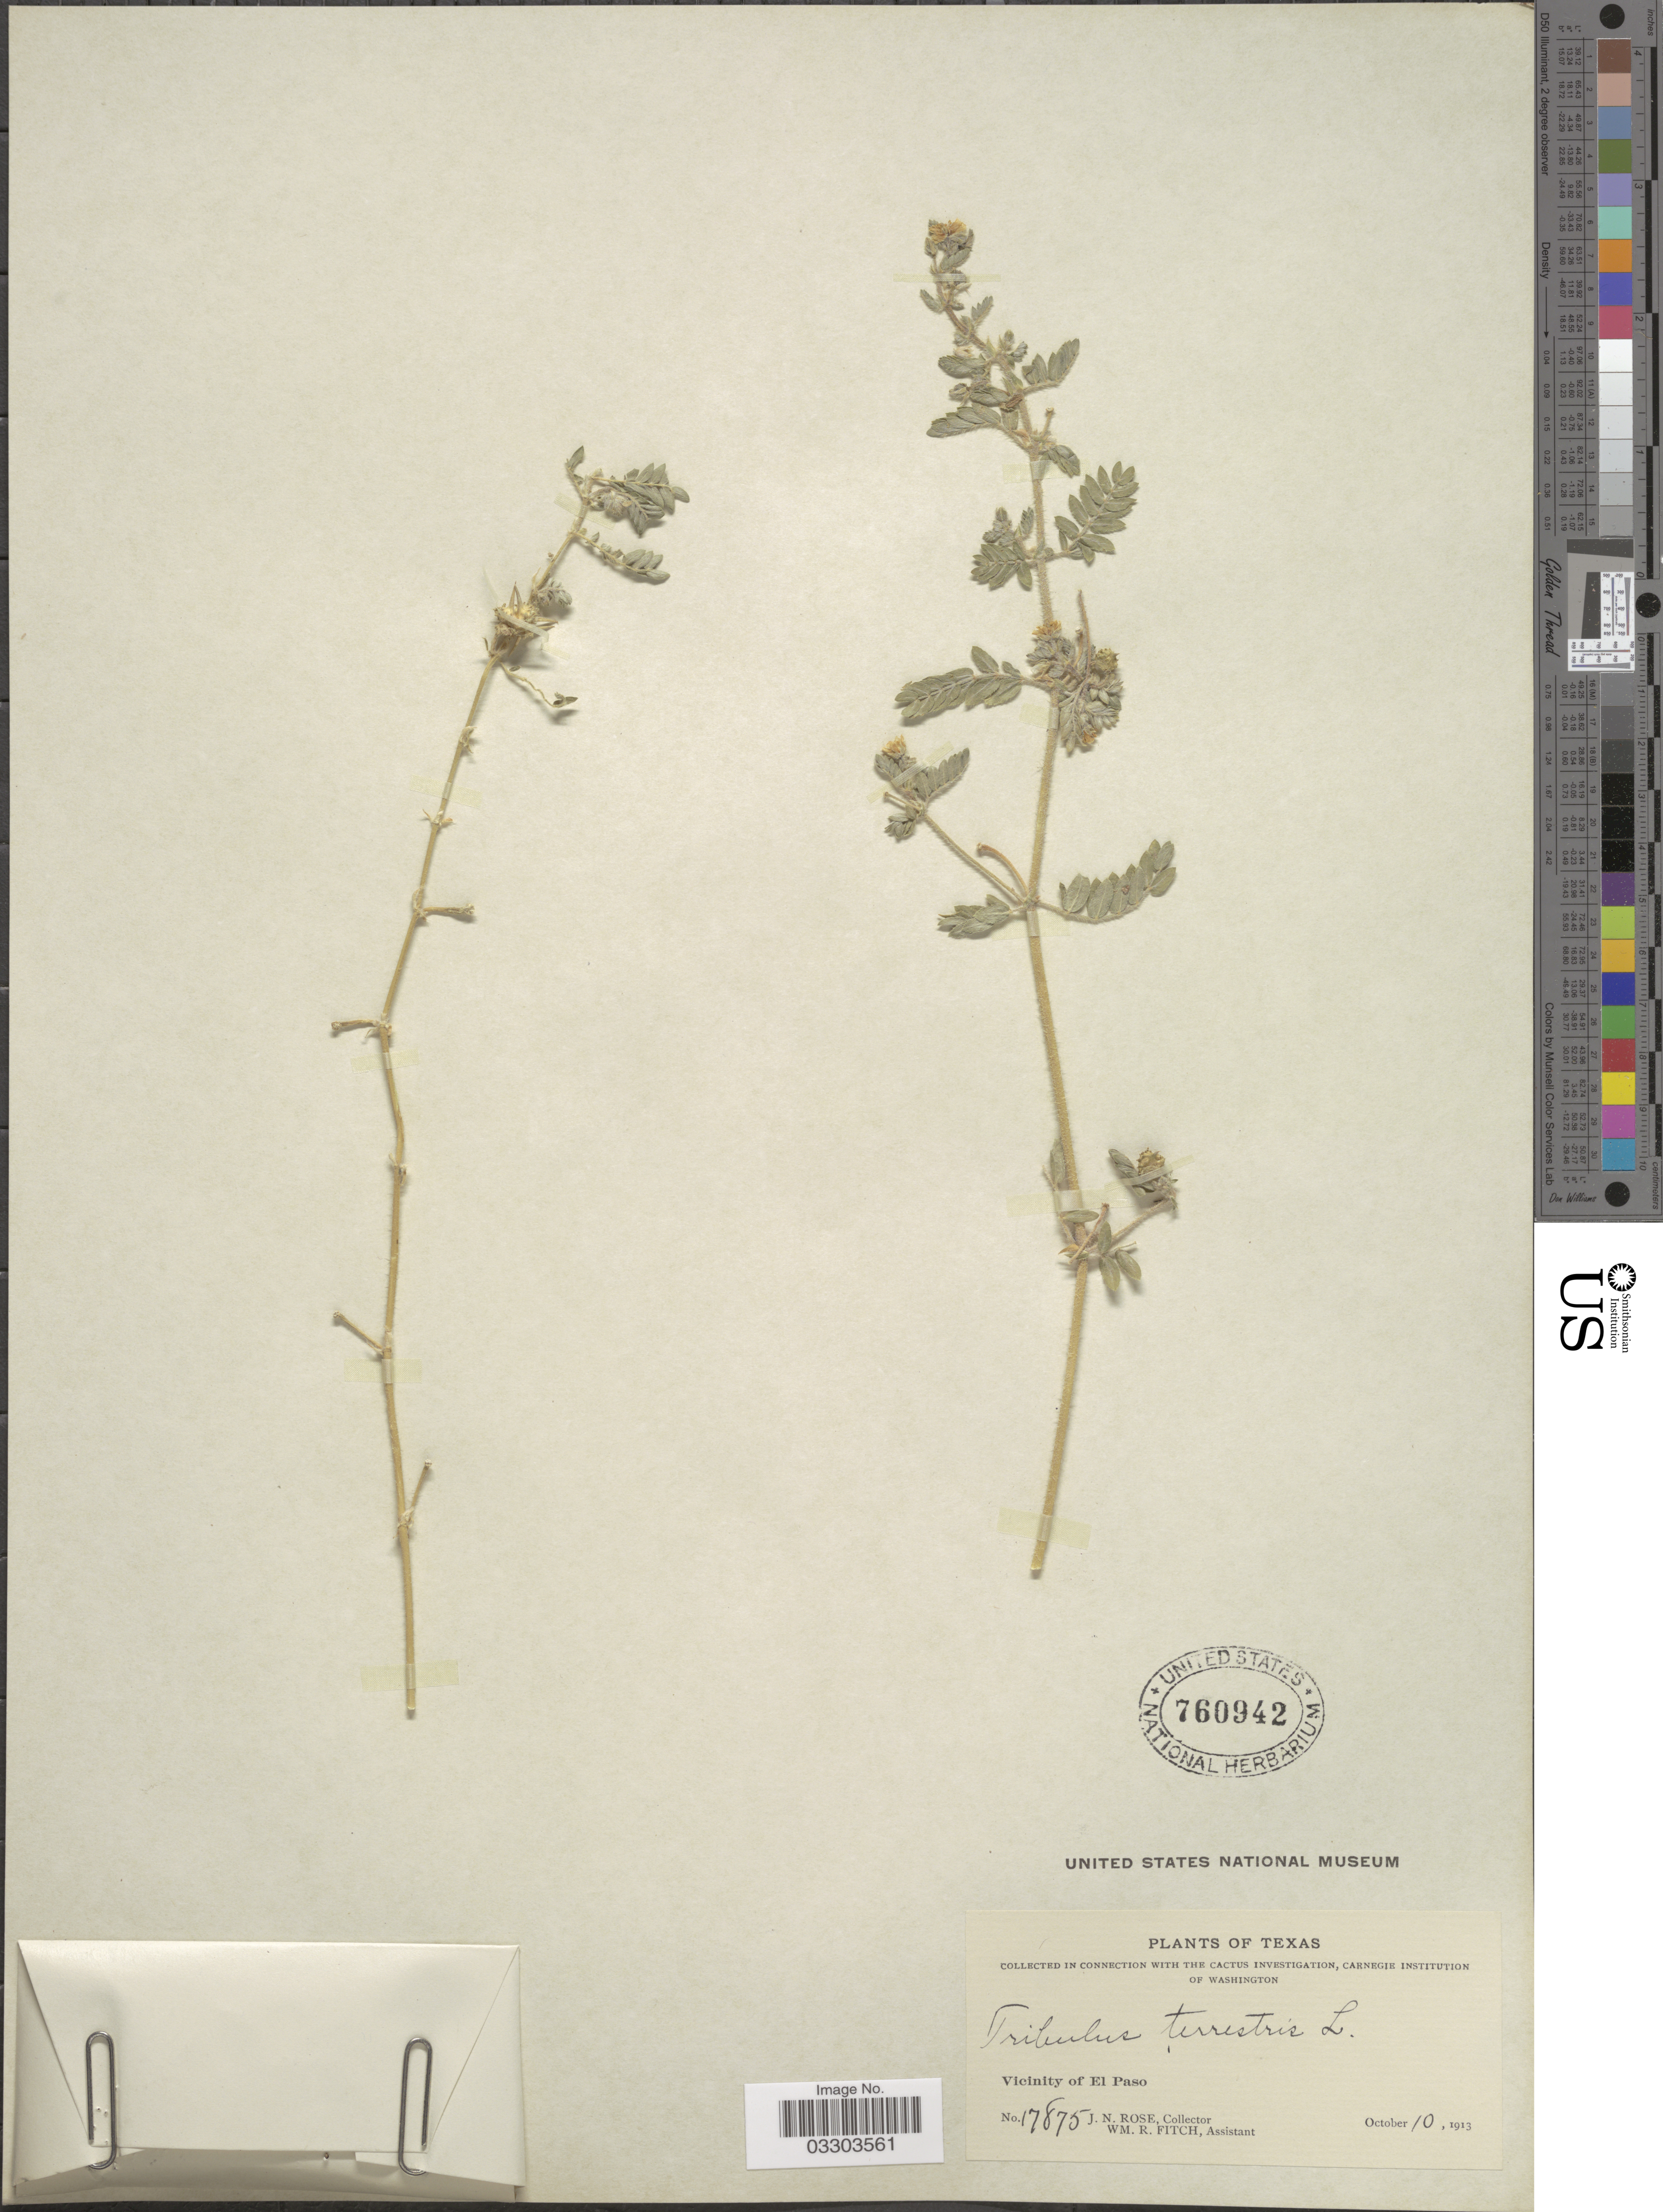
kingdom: Plantae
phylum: Tracheophyta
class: Magnoliopsida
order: Zygophyllales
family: Zygophyllaceae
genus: Tribulus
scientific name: Tribulus terrestris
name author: L.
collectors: J. N. Rose & W. R. Fitch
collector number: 17875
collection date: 1913-10-10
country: United States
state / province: Texas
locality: Vicinity of El Paso.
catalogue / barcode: US 760942